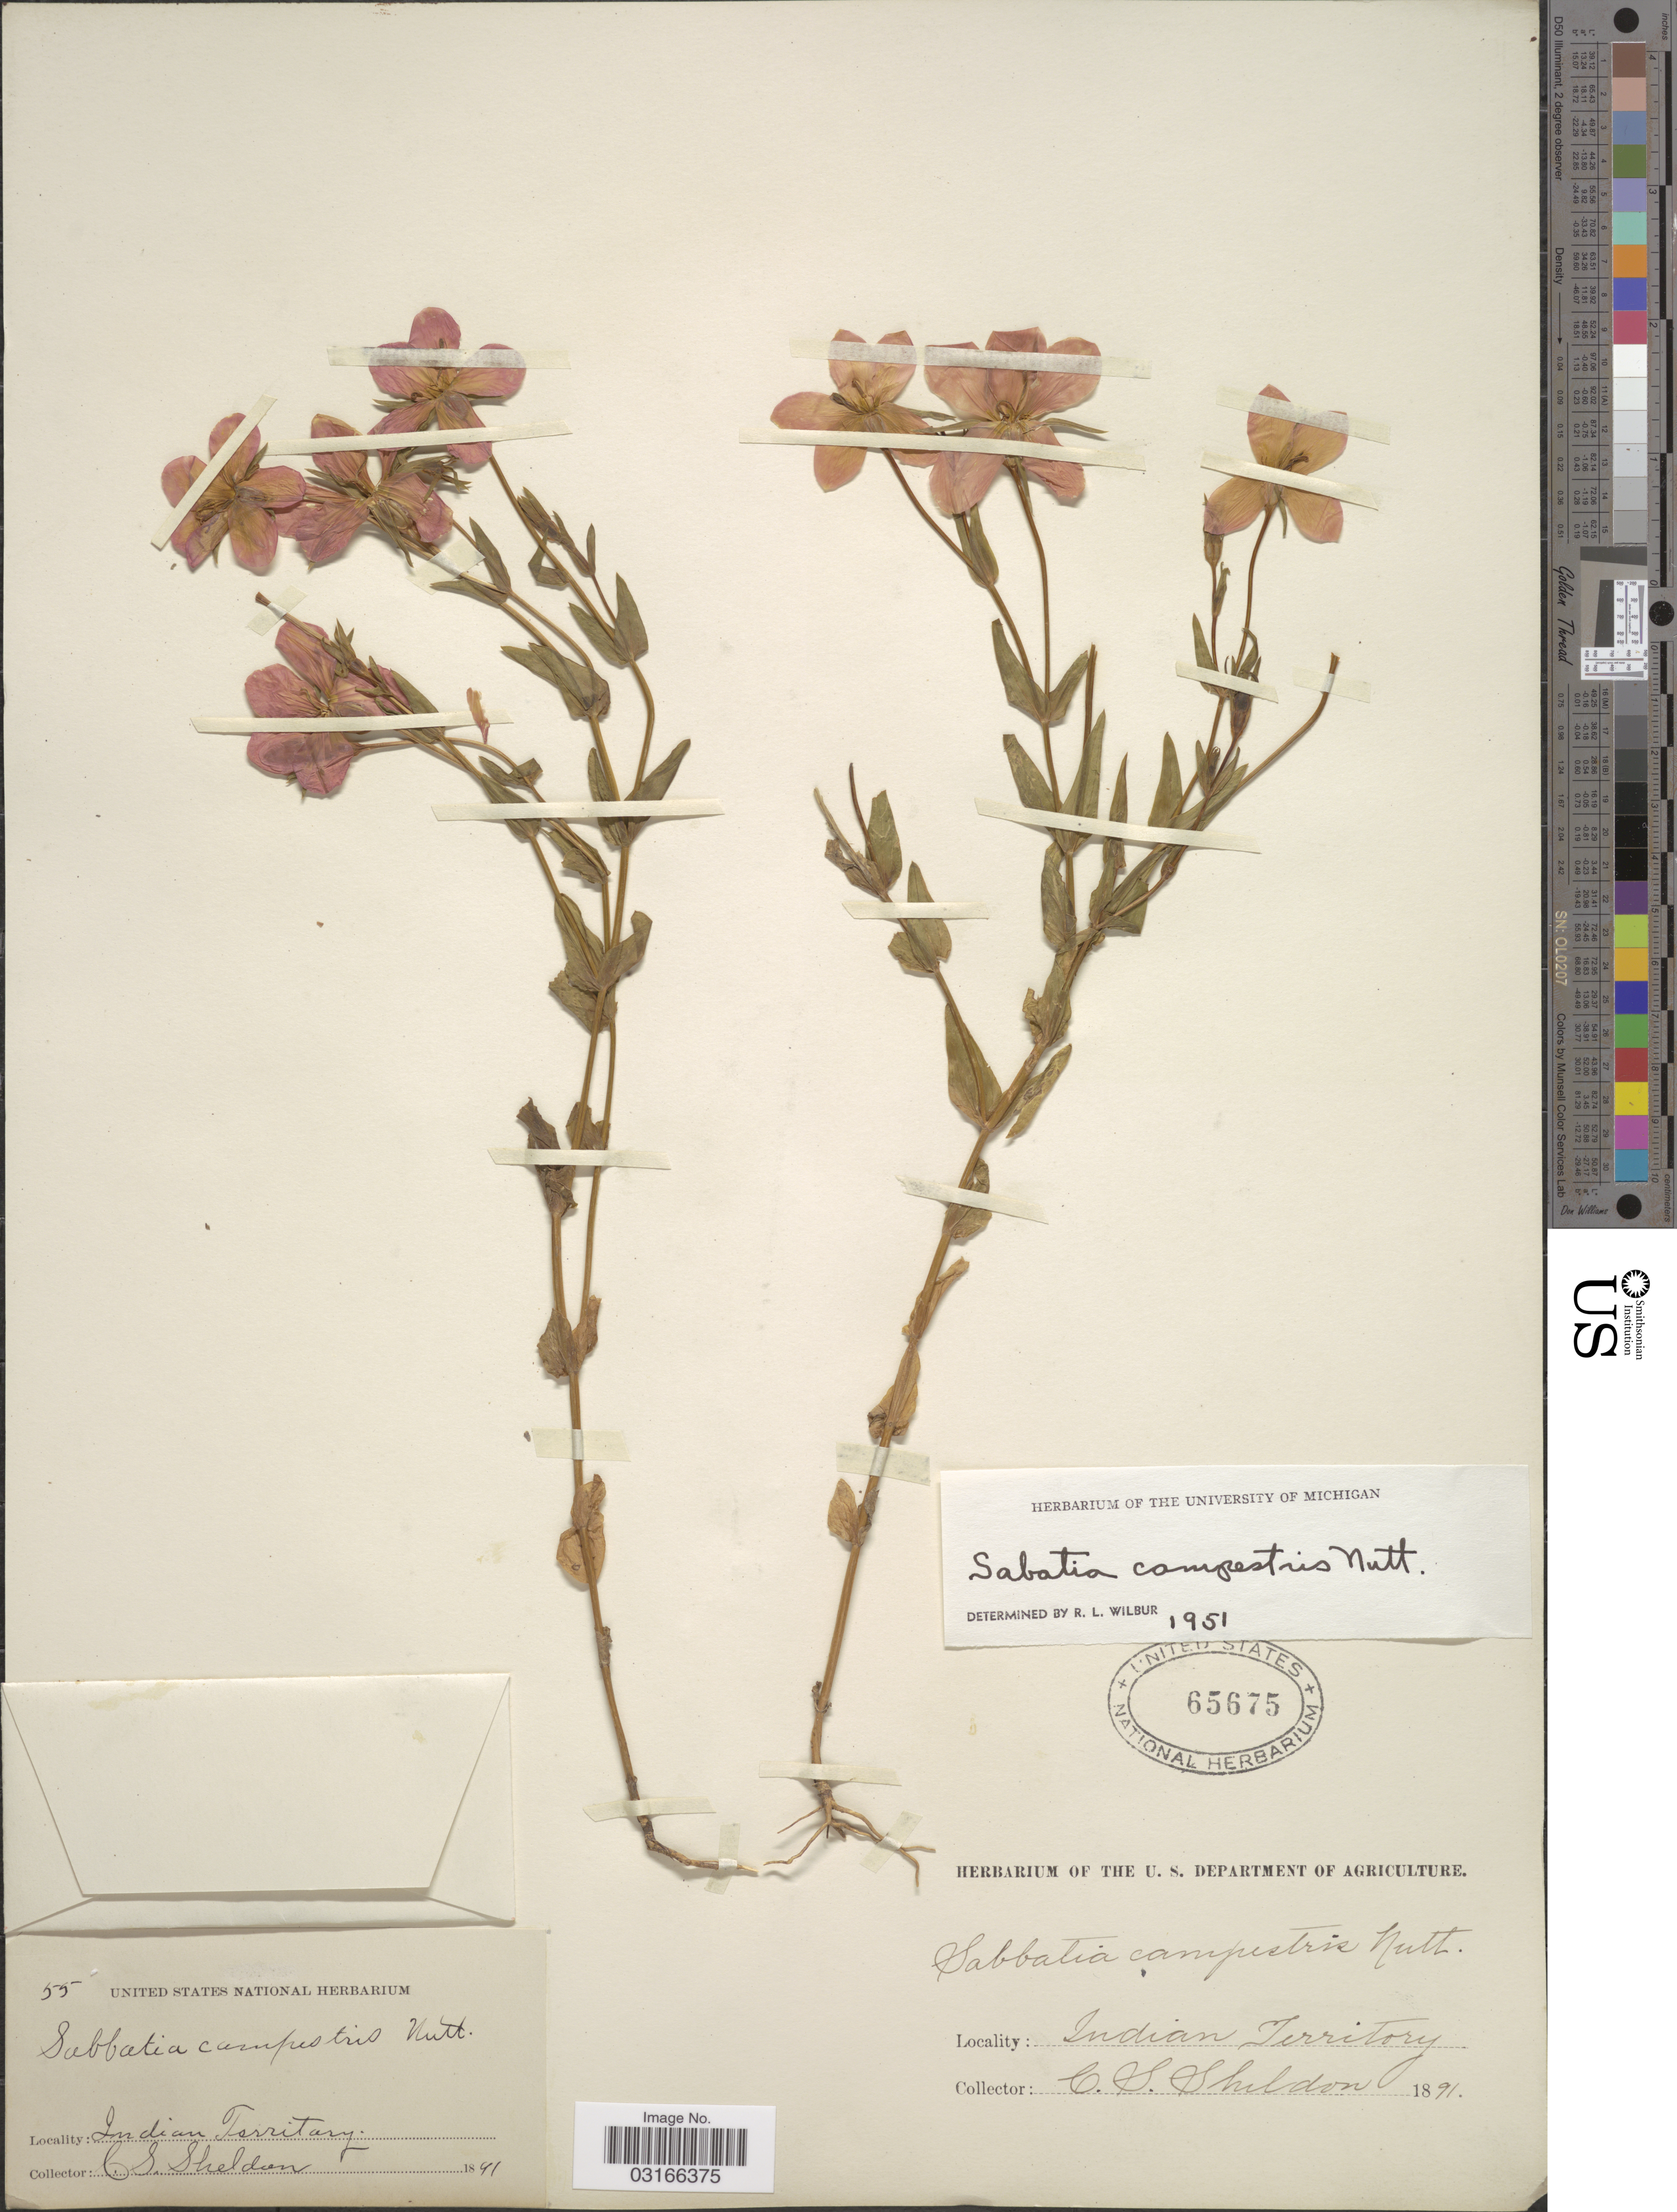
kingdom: Plantae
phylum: Tracheophyta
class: Magnoliopsida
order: Gentianales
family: Gentianaceae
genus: Sabatia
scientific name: Sabatia campestris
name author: Nutt.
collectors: C. S. Sheldon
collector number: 55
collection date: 1891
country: United States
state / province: Oklahoma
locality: Indian Territory.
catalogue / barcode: US 65675